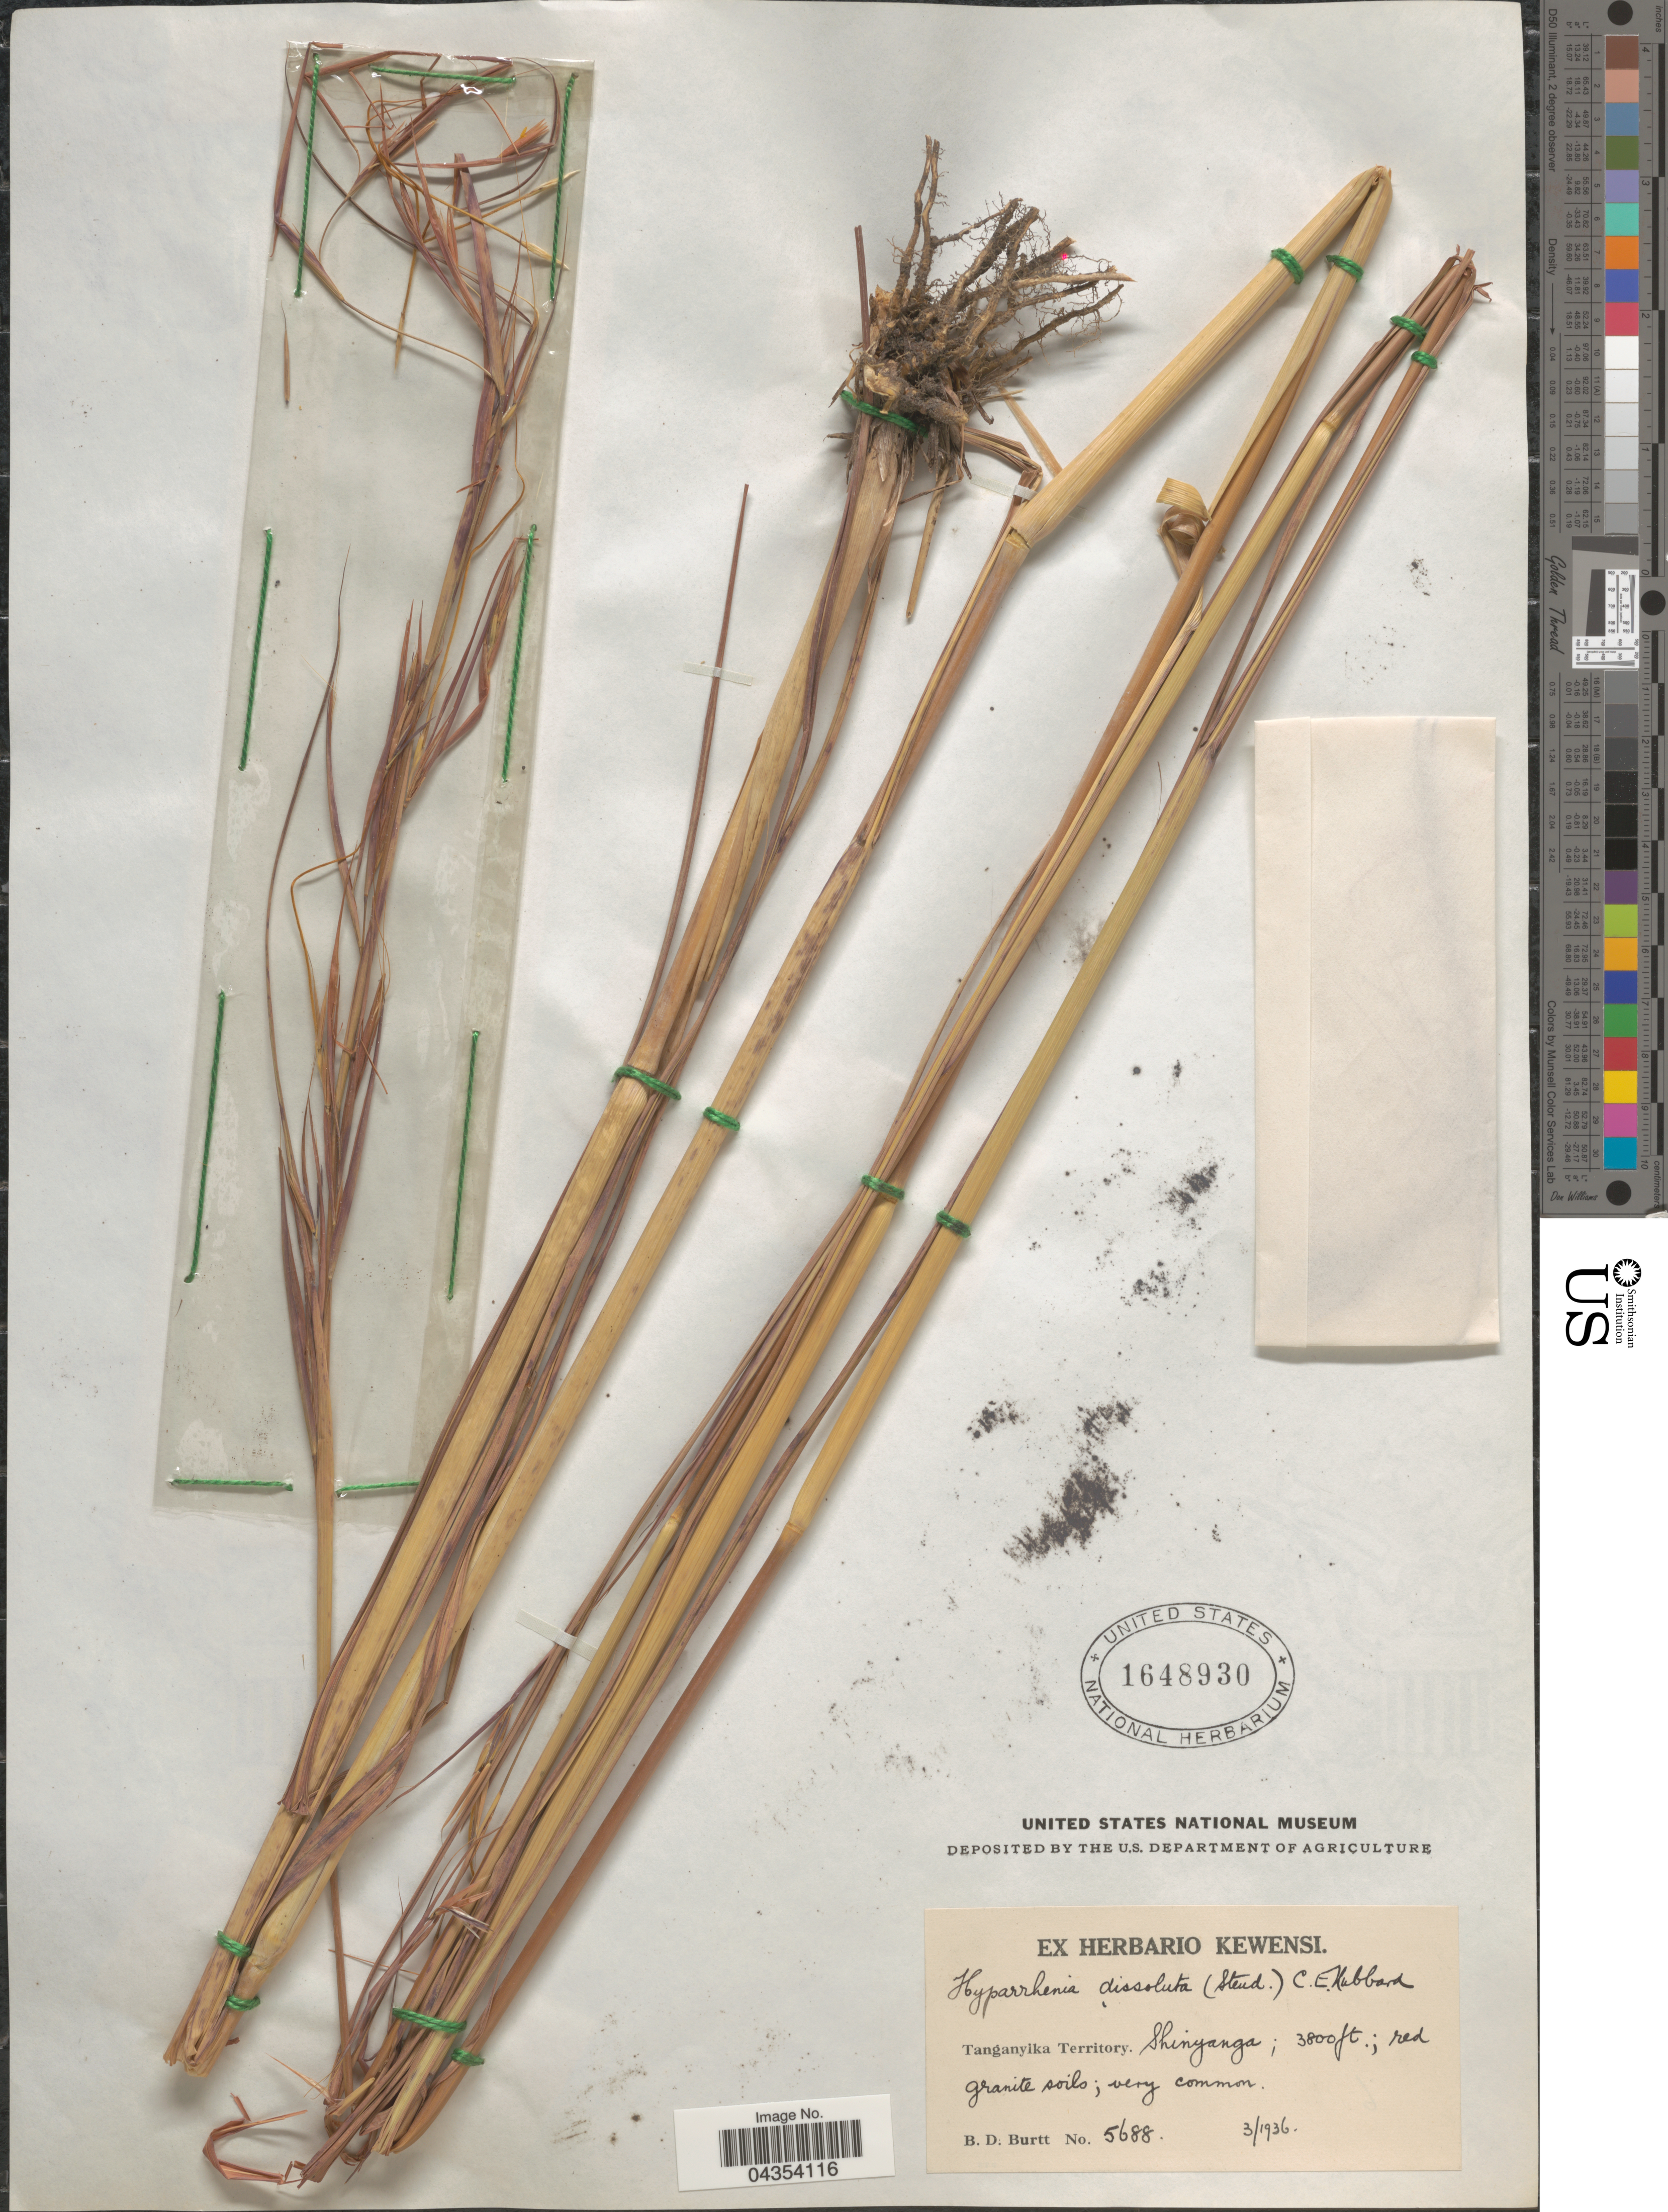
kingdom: Plantae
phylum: Tracheophyta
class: Liliopsida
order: Poales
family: Poaceae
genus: Hyperthelia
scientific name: Hyperthelia dissoluta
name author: (Nees ex Steud.) Clayton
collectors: B. D. Burtt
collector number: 5688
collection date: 1936-03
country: Tanzania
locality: Tanganyika Territory: Shinyanga.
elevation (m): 1158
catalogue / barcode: US 1648930